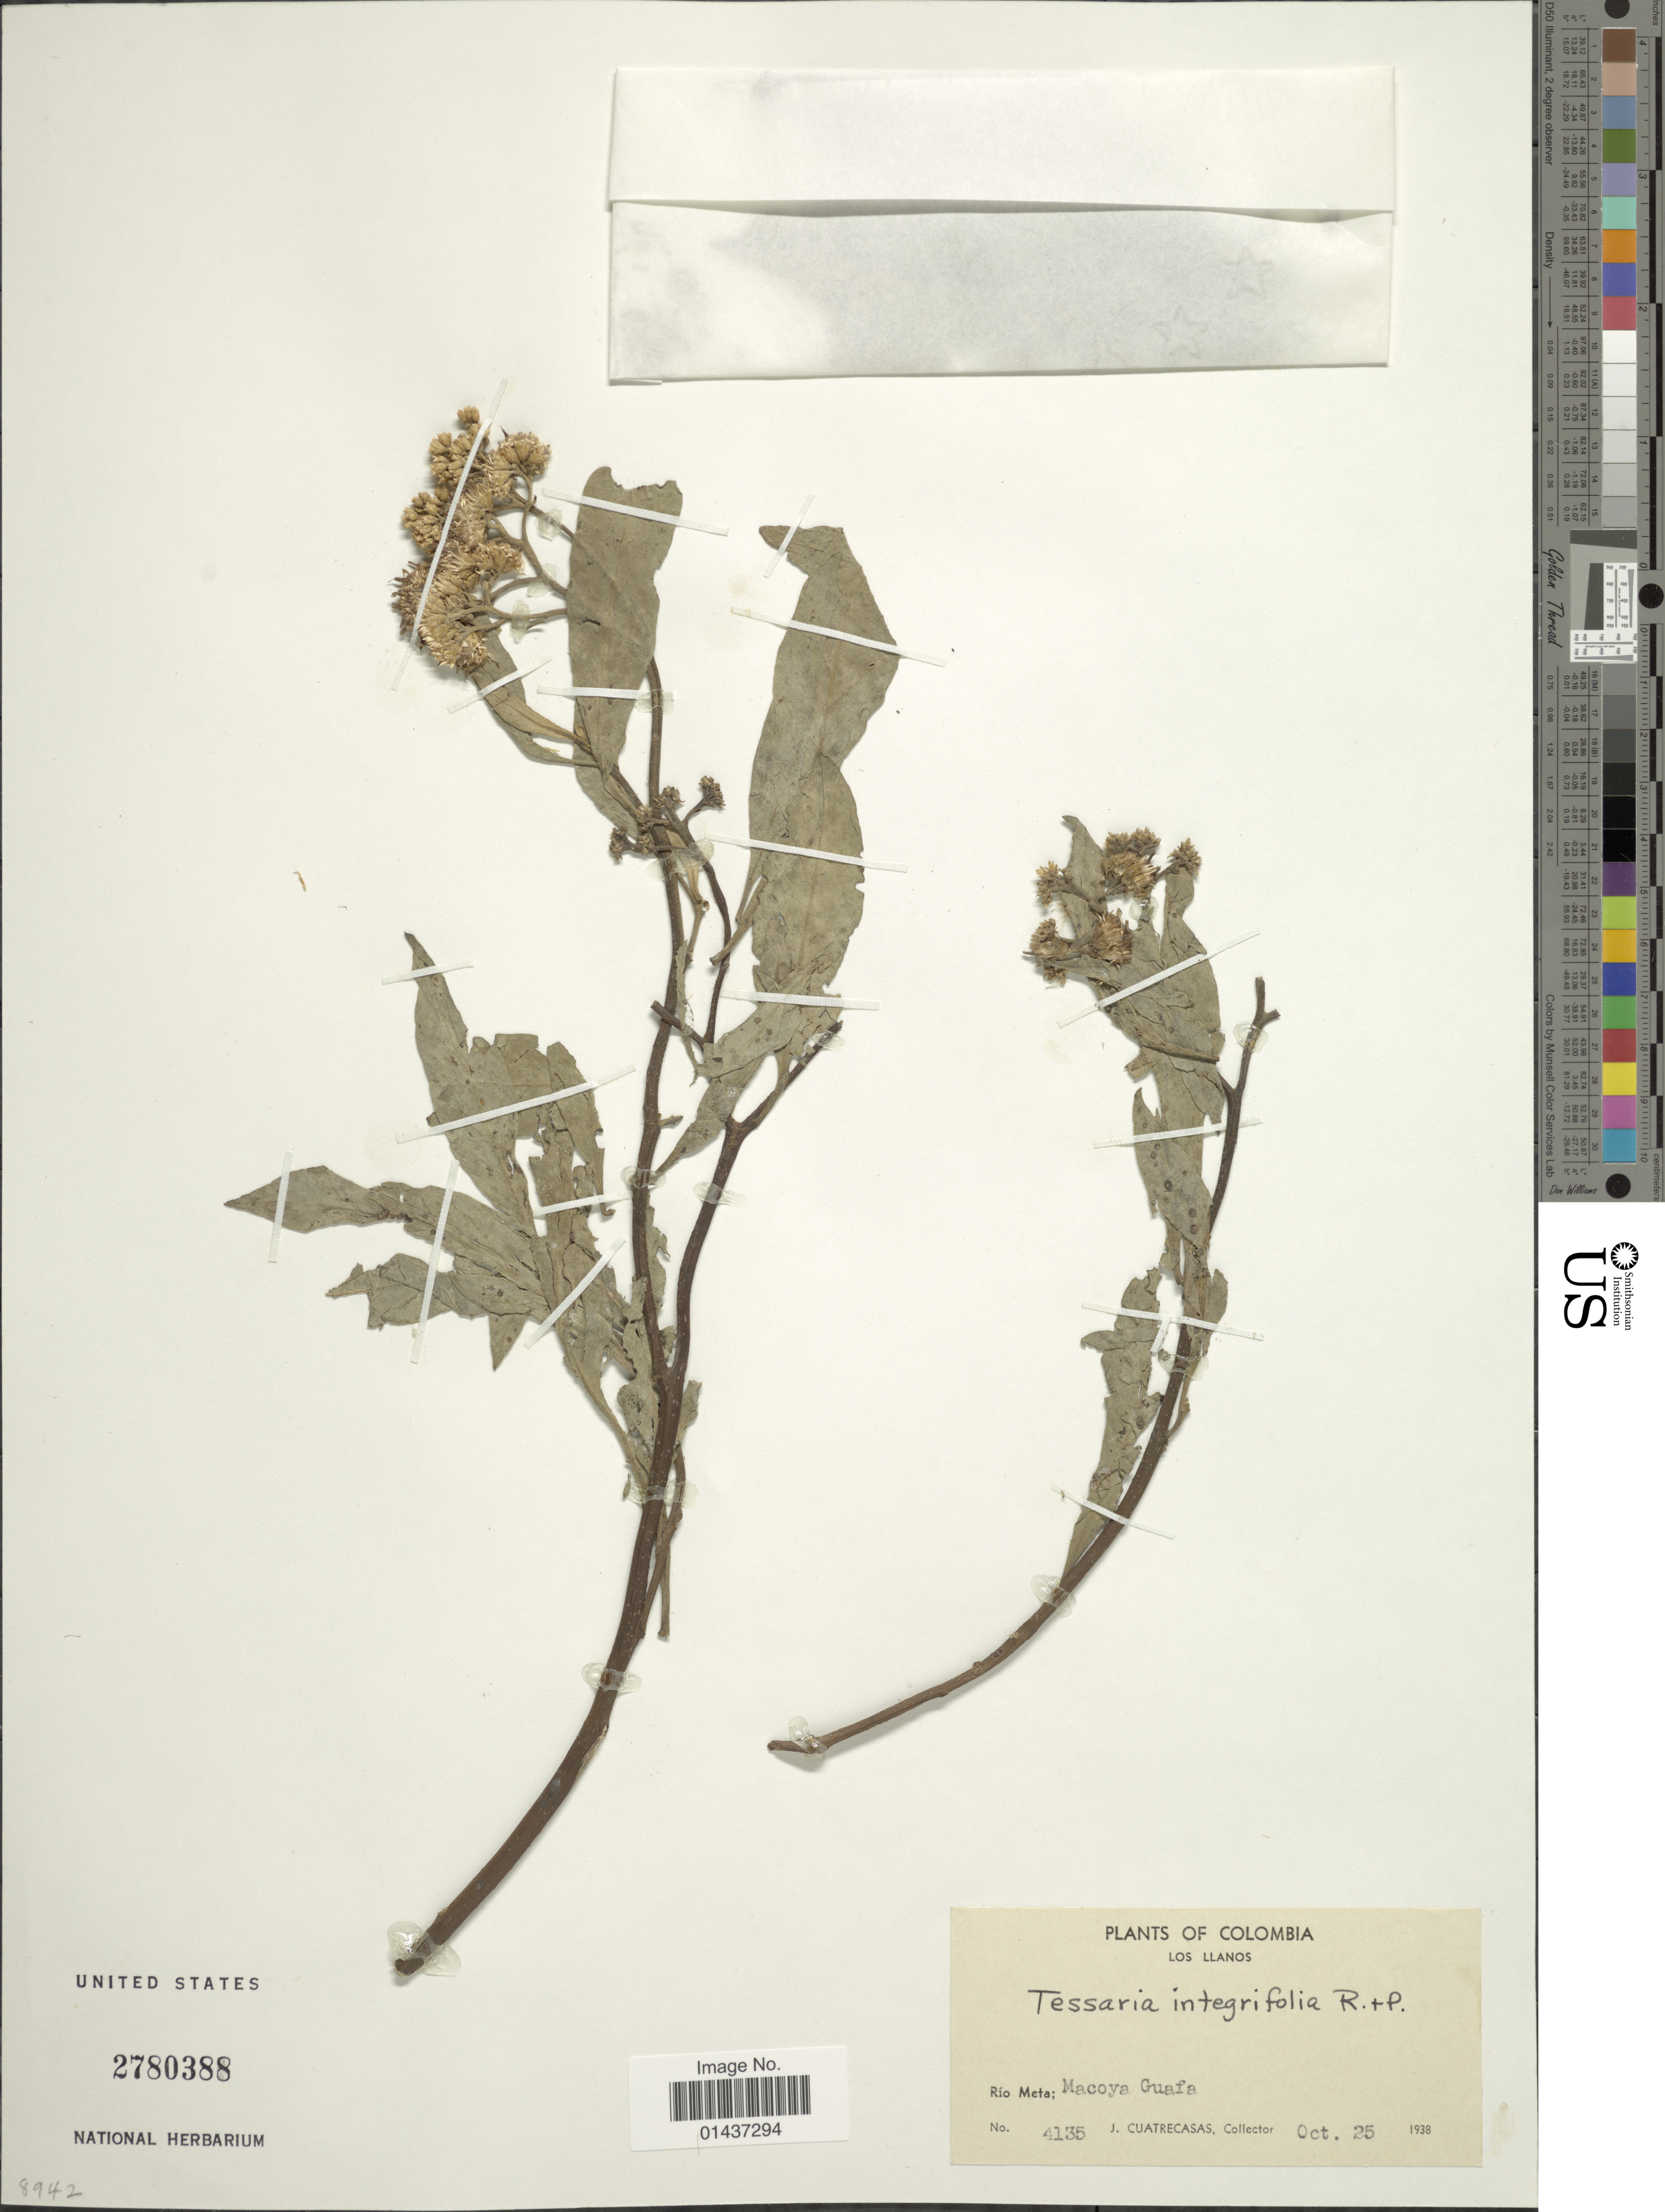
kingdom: Plantae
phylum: Tracheophyta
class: Magnoliopsida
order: Asterales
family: Asteraceae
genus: Tessaria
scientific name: Tessaria integrifolia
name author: Ruiz & Pav.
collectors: J. Cuatrecasas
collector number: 4135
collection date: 1938-10-25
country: Colombia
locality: Los Llanos, Río Meta; Macoya Guafa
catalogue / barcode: US 2780388